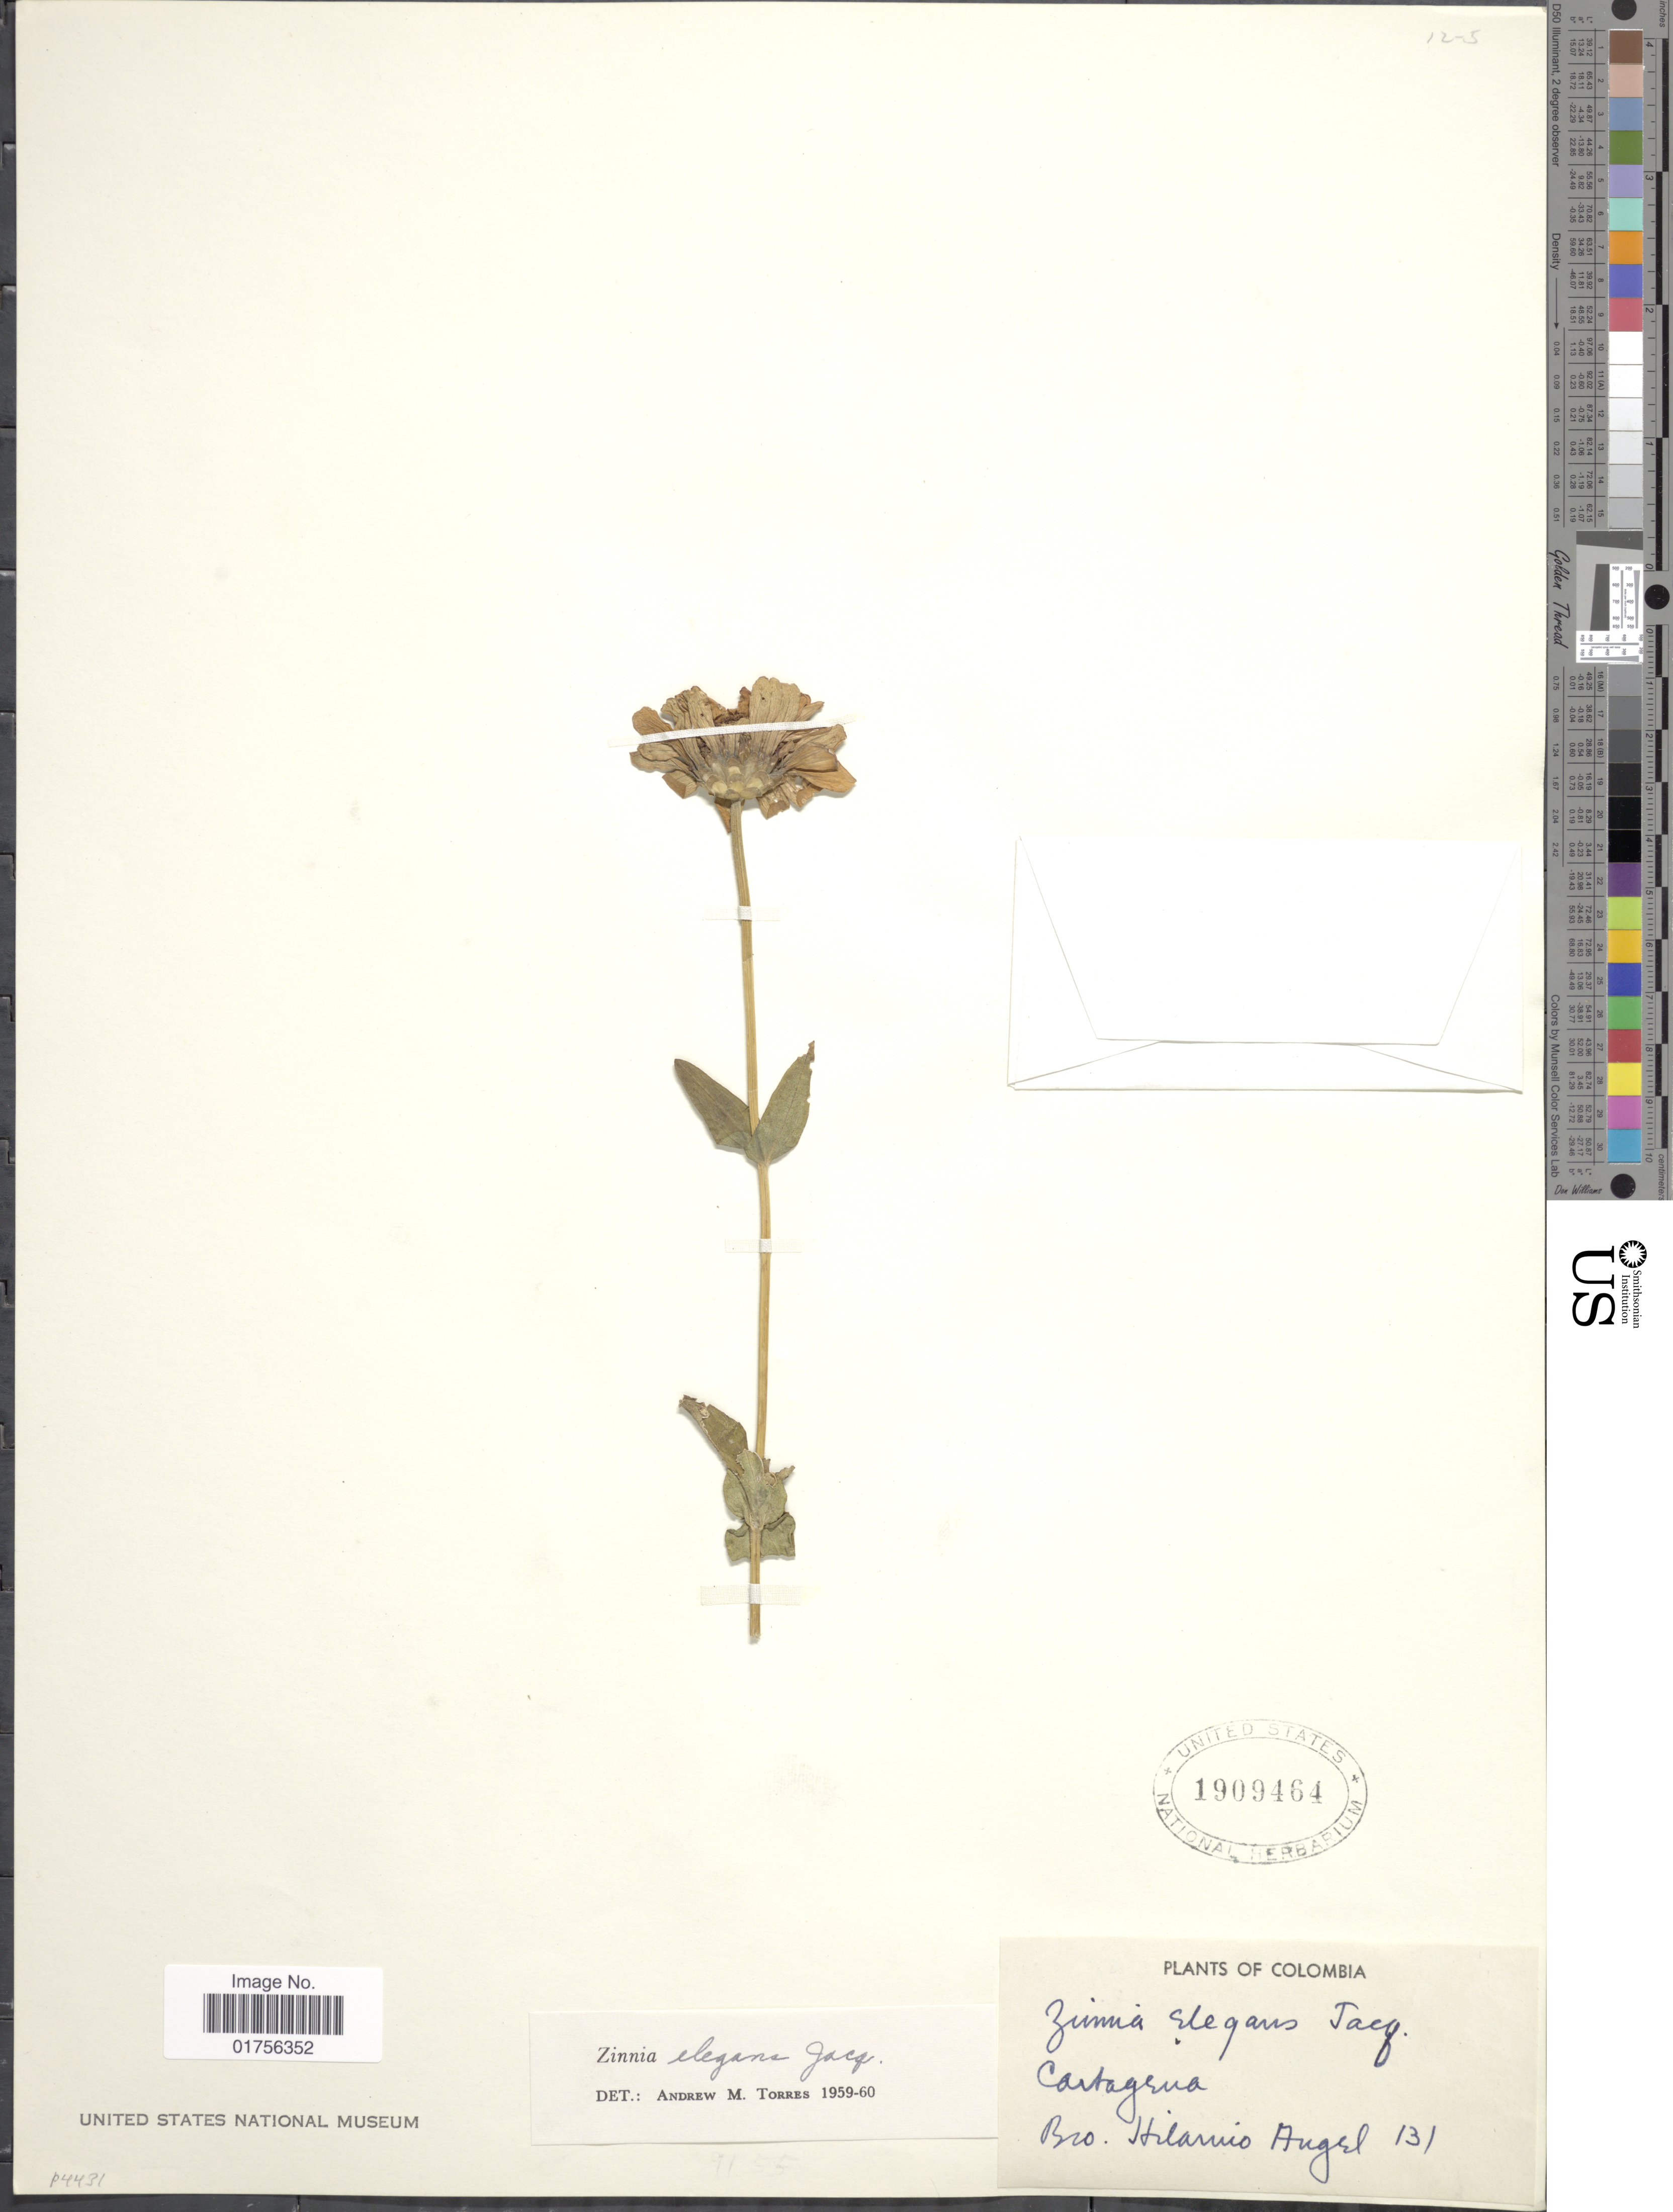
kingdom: Plantae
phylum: Tracheophyta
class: Magnoliopsida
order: Asterales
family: Asteraceae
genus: Zinnia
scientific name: Zinnia elegans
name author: Jacq.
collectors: H. Angel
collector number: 131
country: Colombia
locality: Cartagrua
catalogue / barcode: US 1909464